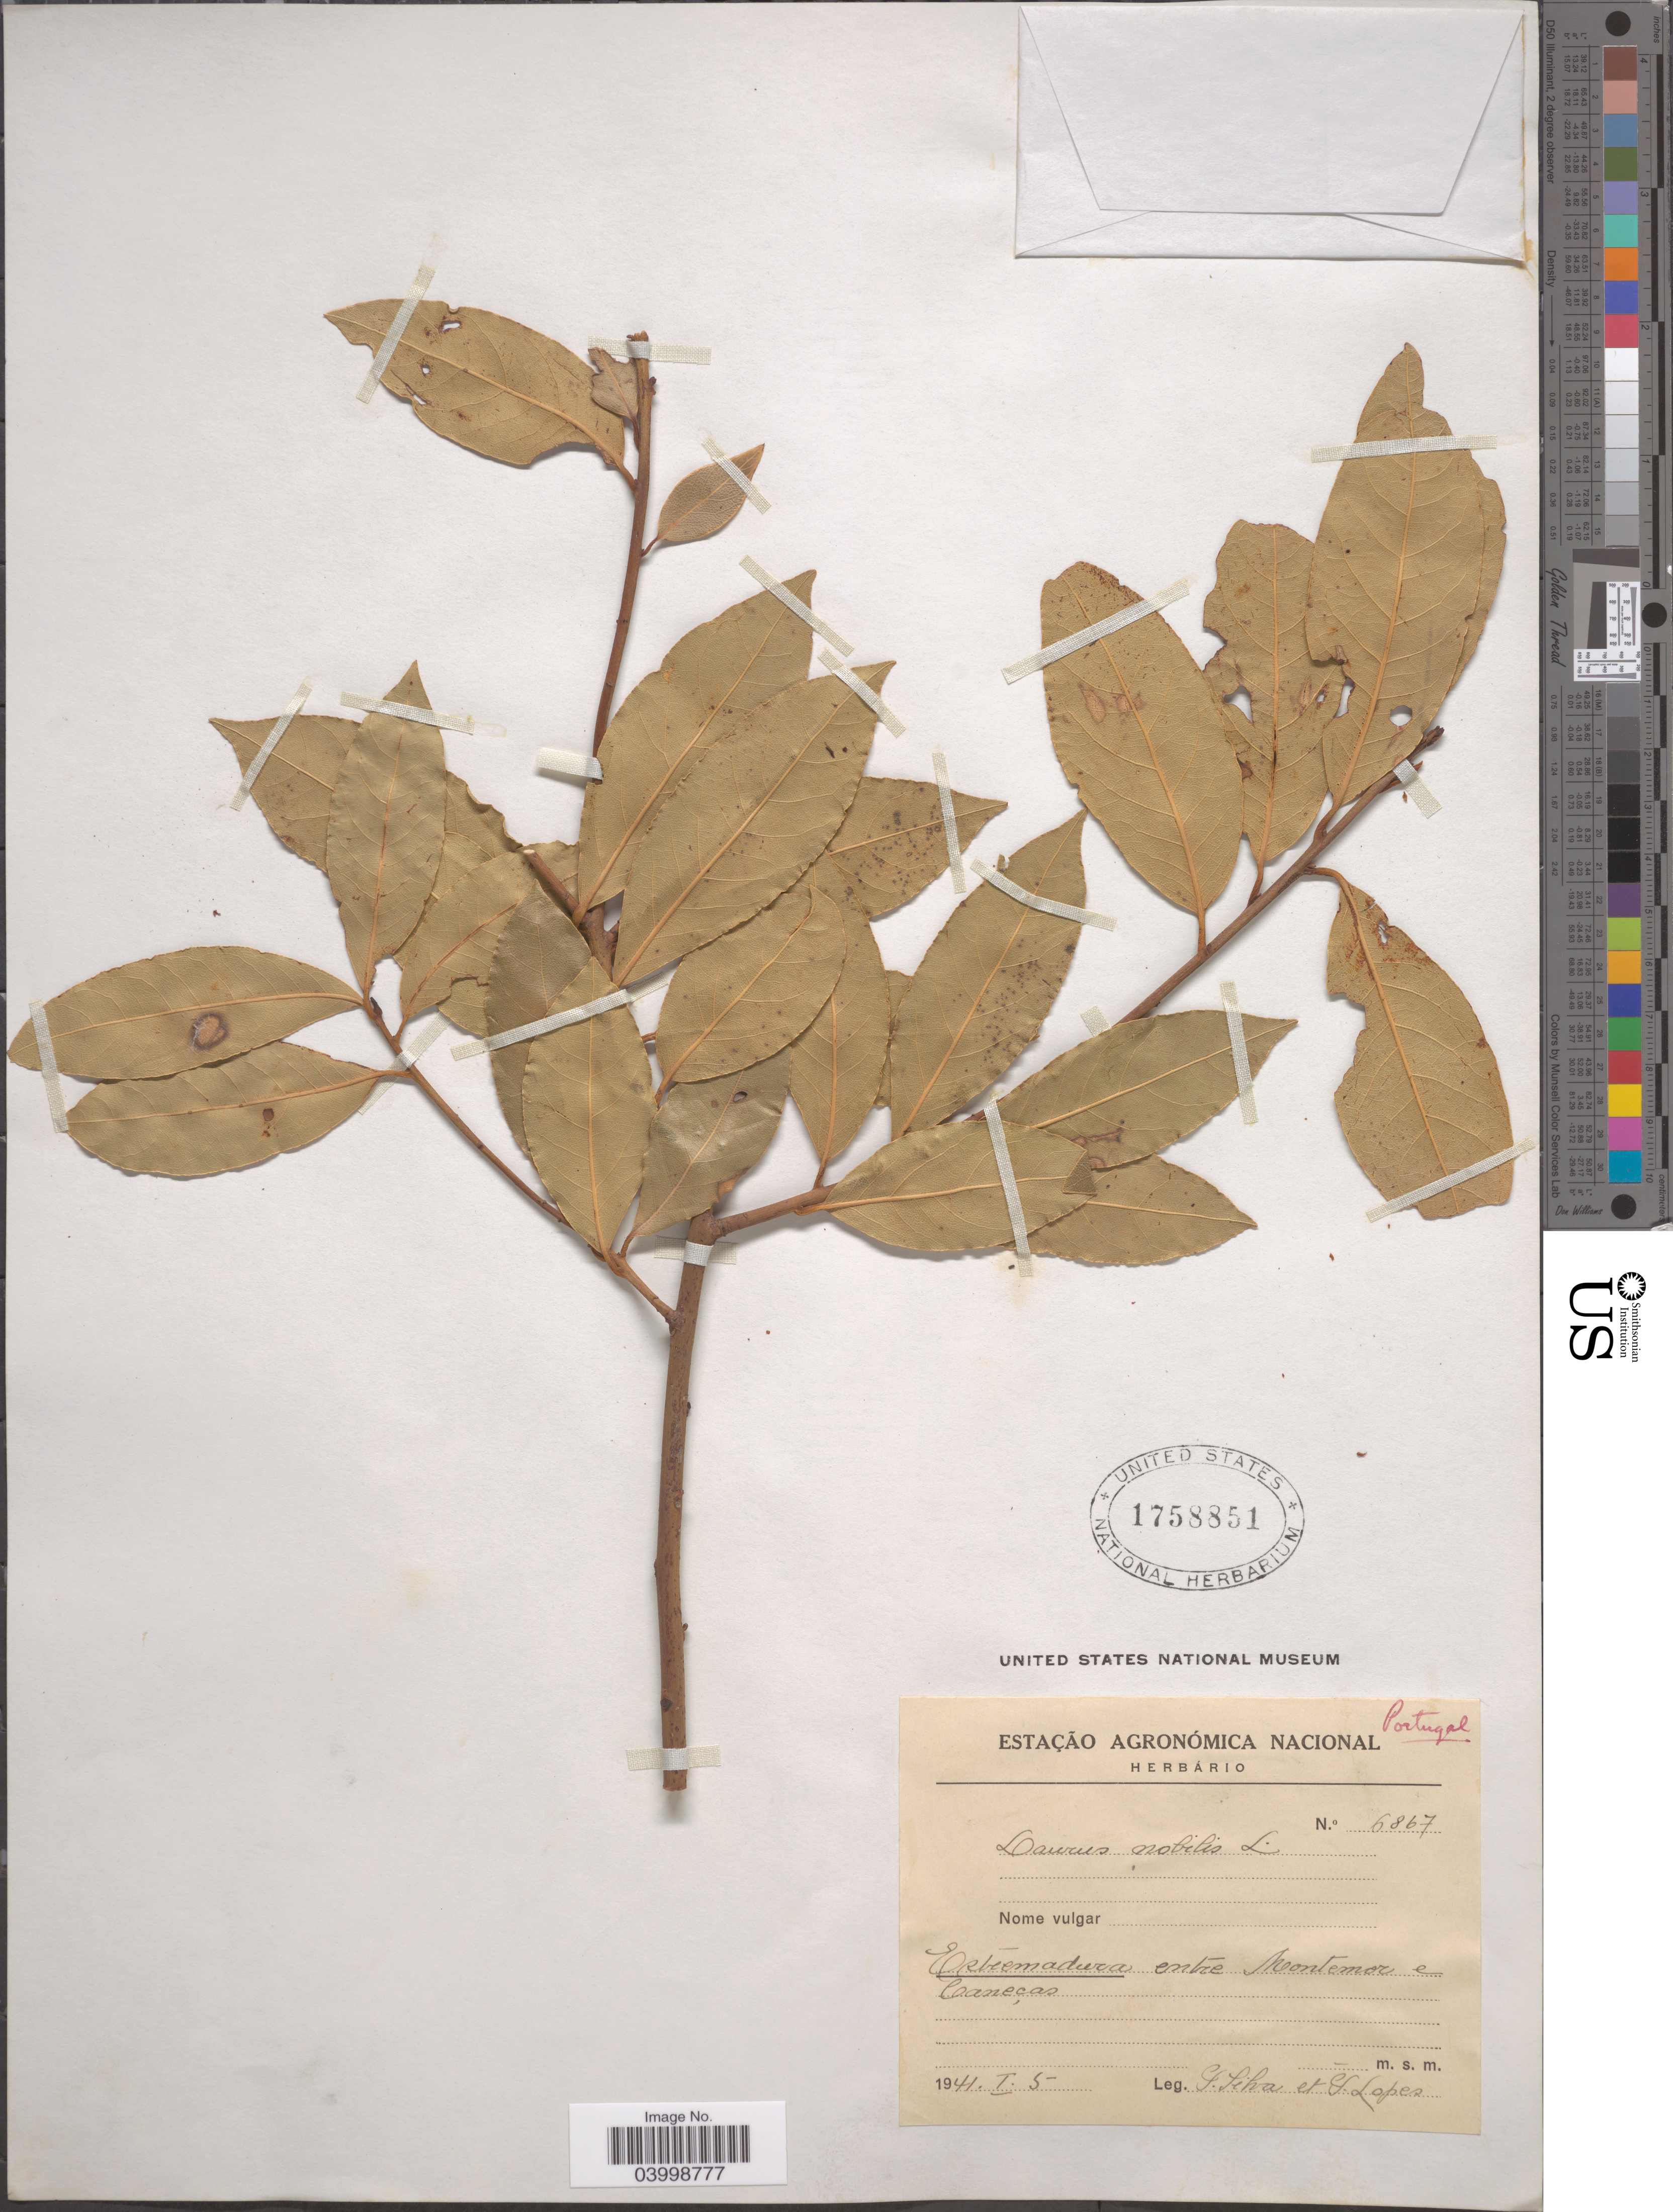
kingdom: Plantae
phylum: Tracheophyta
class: Magnoliopsida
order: Laurales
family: Lauraceae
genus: Laurus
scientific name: Laurus nobilis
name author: L.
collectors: G. Silva & G. Lopéz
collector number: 6867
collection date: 1941-01-05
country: Spain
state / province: Extremadura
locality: Extremadura entre Montemor e Canecas.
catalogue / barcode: US 1758851